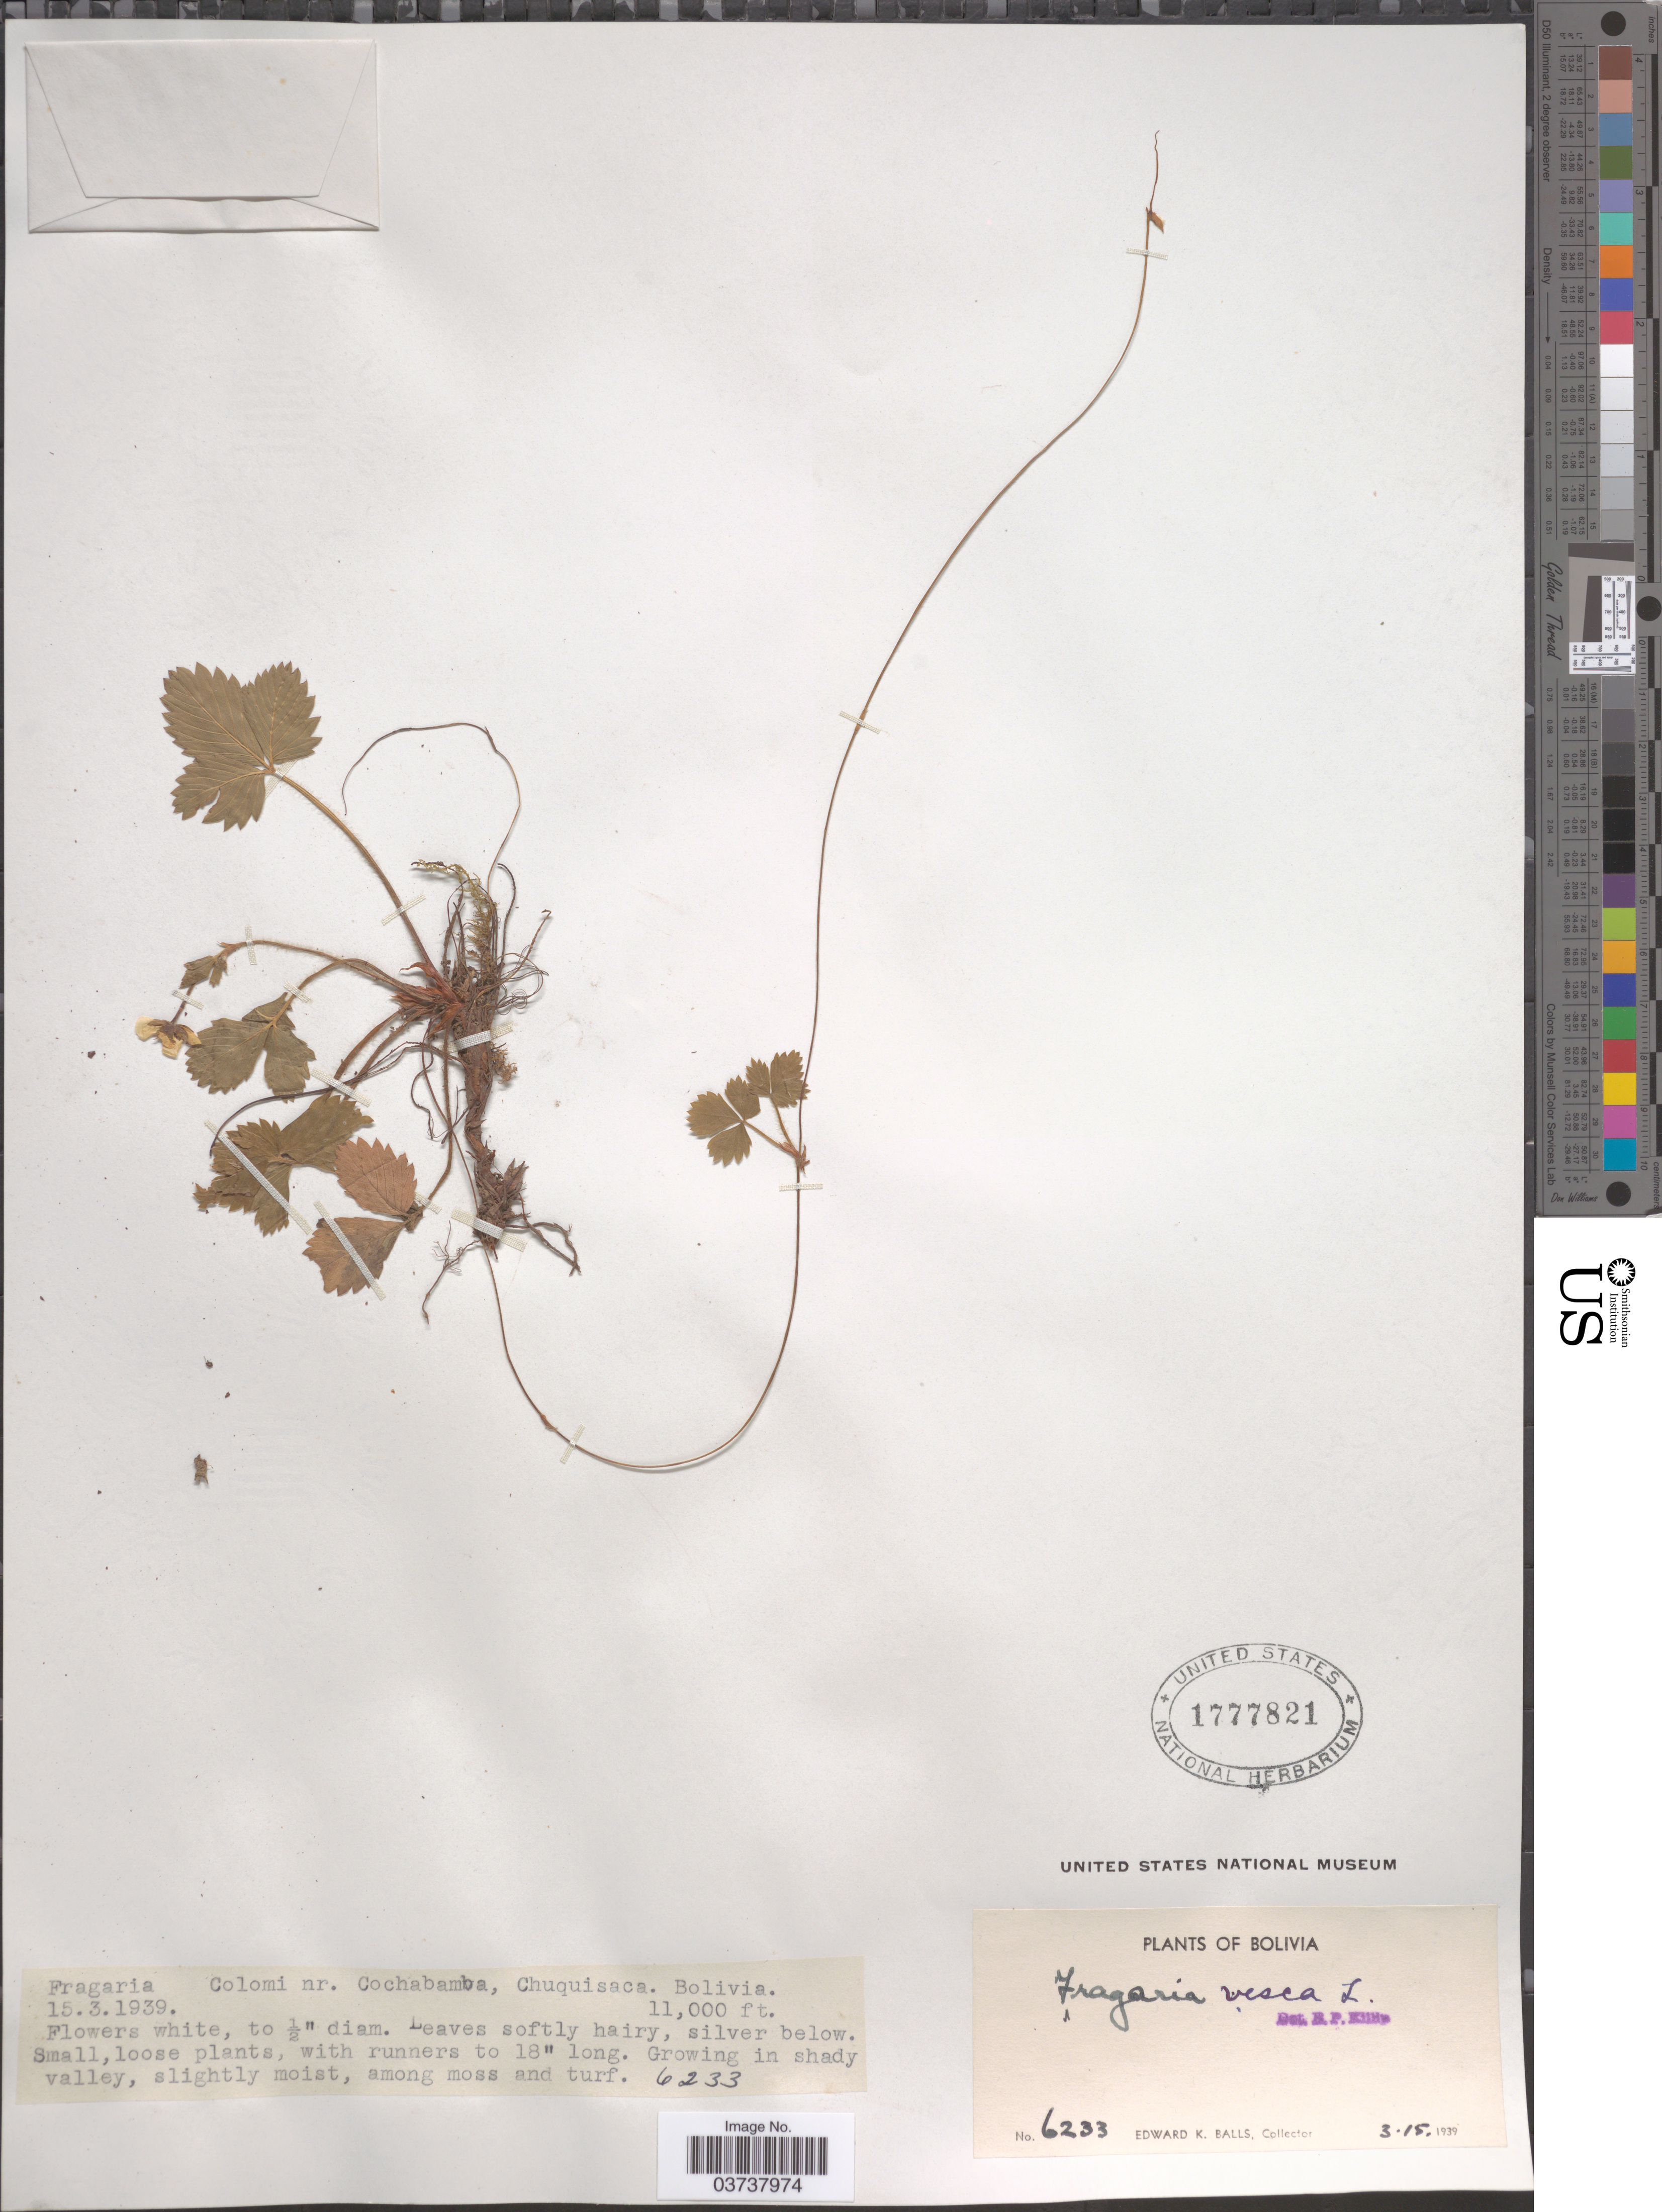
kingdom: Plantae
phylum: Tracheophyta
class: Magnoliopsida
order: Rosales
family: Rosaceae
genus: Fragaria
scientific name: Fragaria vesca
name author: L.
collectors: E. K. Balls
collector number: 6233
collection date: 1939-03-15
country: Bolivia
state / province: Cochabamba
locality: Colomi nr. Cochabamba, Chuquisaca.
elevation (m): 3353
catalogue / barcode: US 1777821